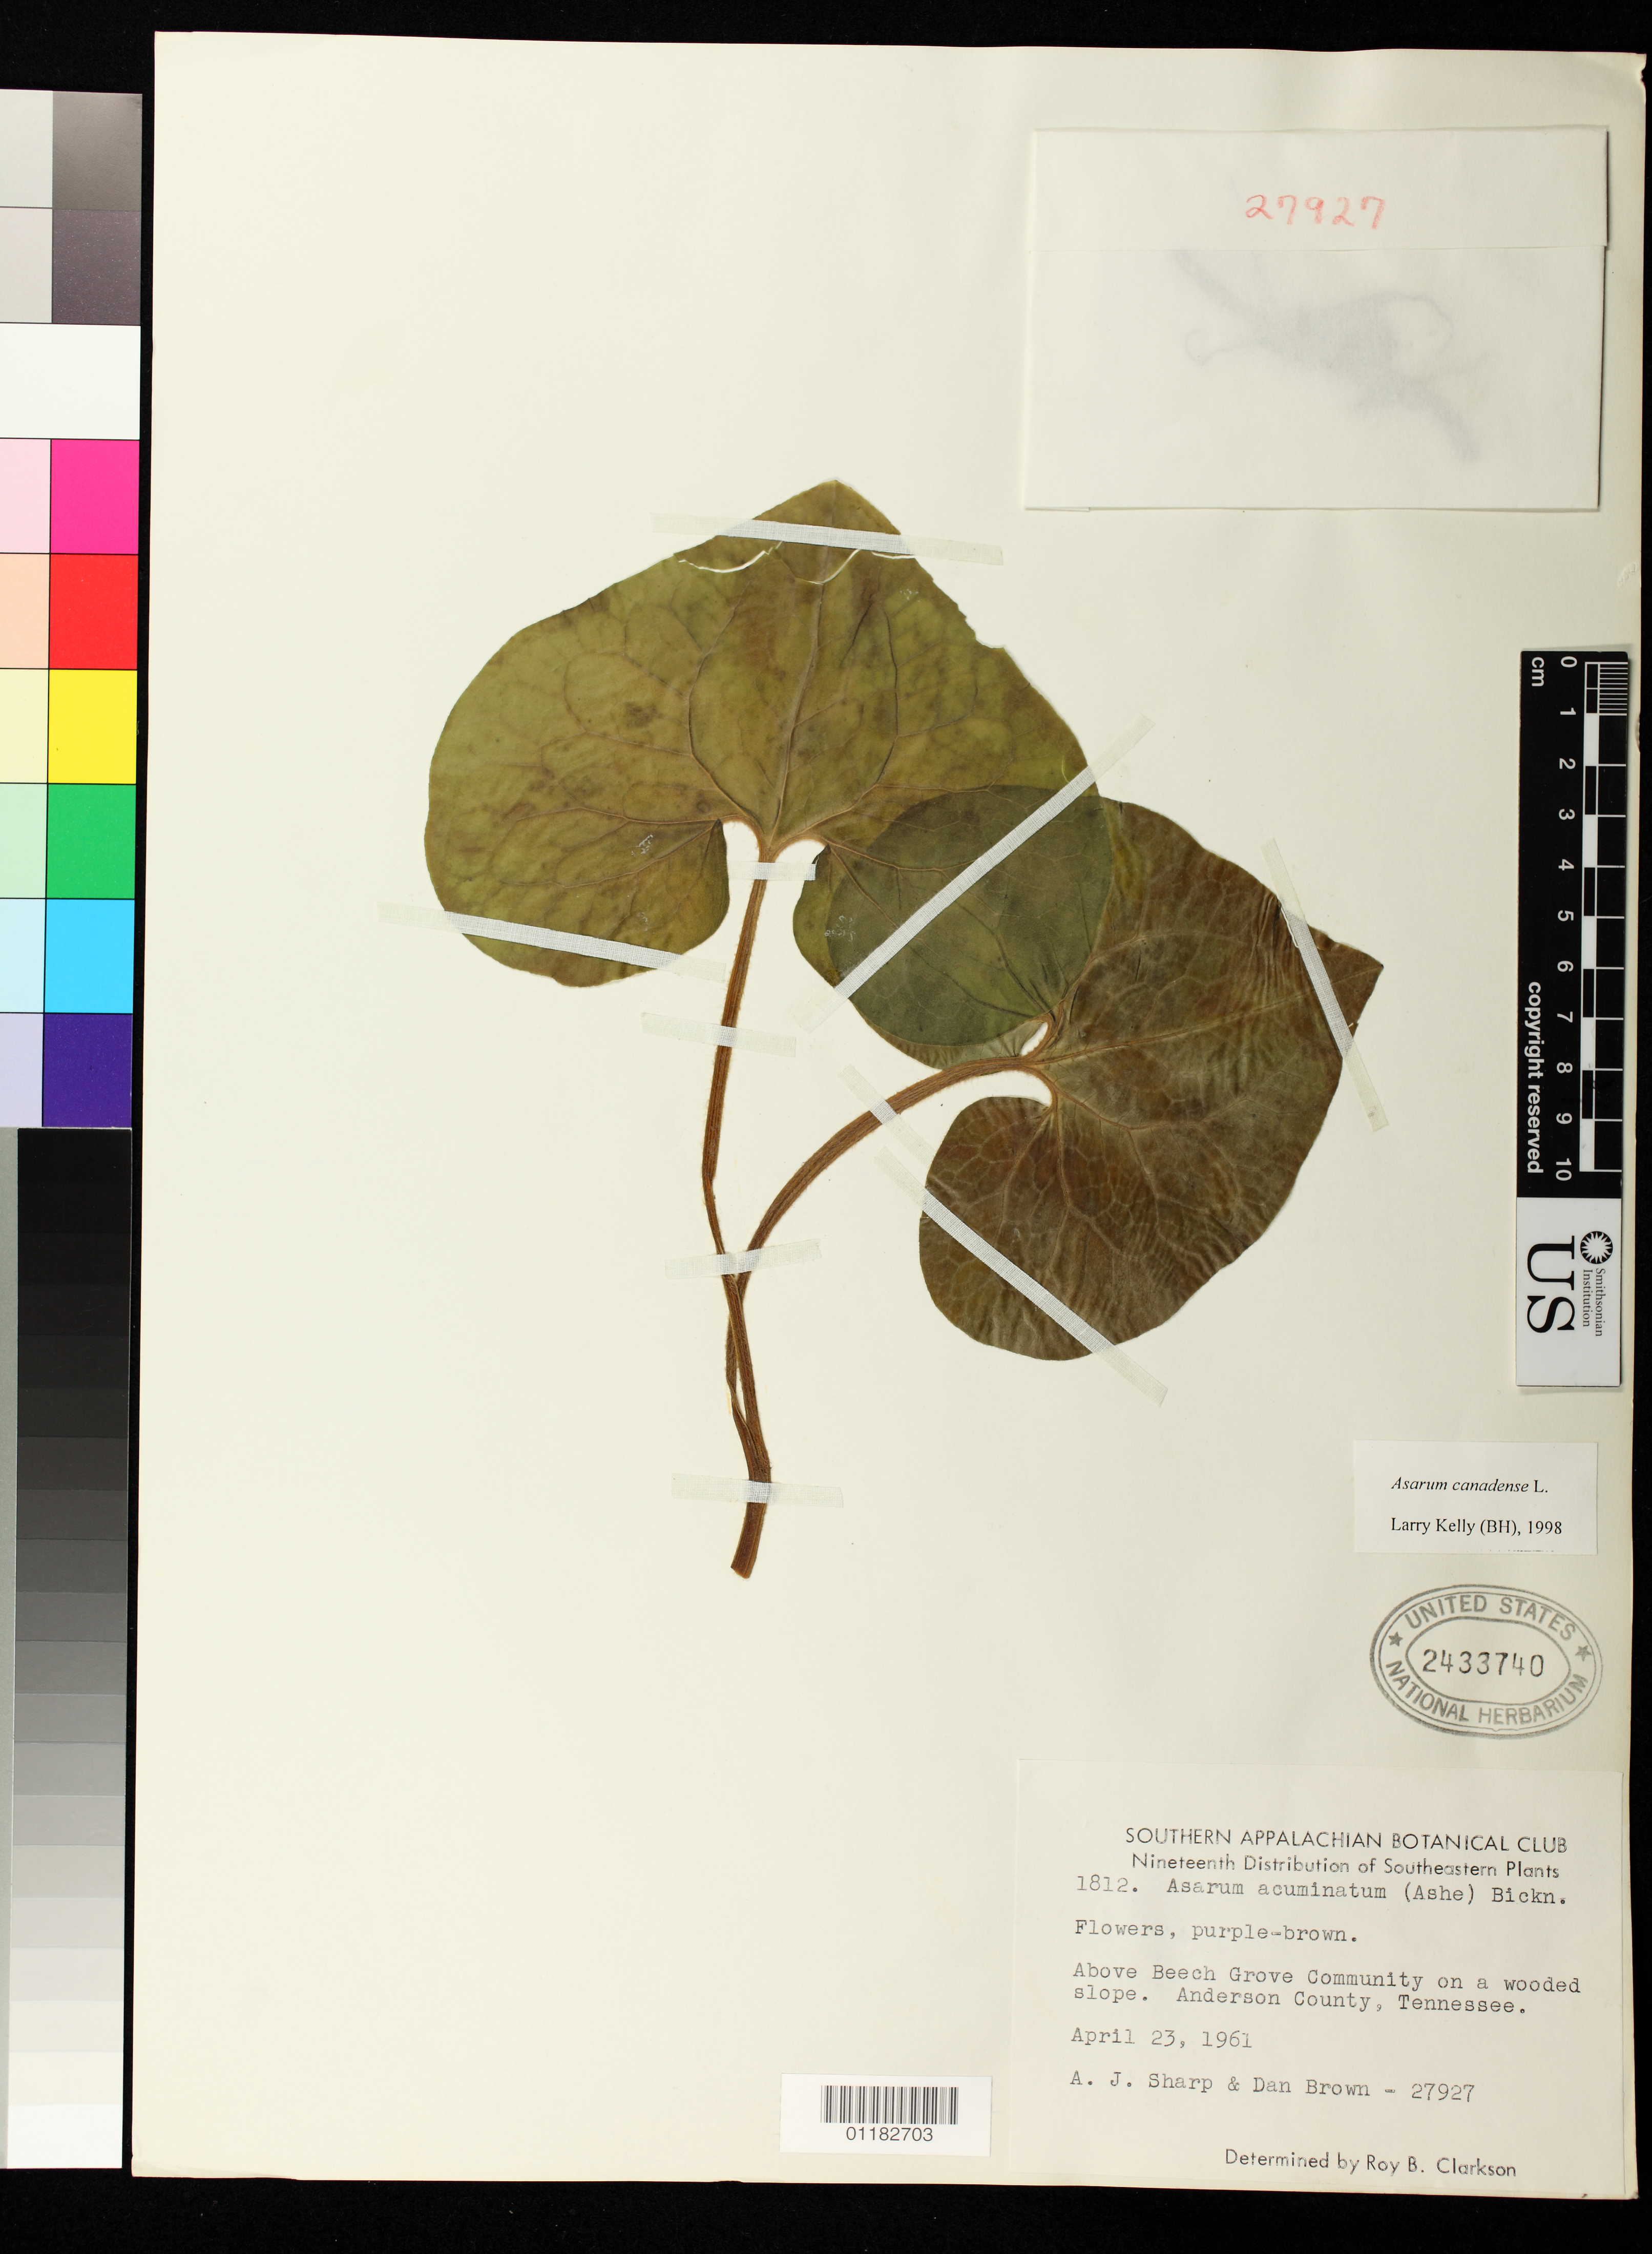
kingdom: Plantae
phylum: Tracheophyta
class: Magnoliopsida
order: Piperales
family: Aristolochiaceae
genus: Asarum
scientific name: Asarum canadense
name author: L.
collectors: A. J. Sharp & D. M. Brown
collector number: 27927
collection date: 1961-04-23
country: United States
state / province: Tennessee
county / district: Anderson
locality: Beech Grove, Anderson County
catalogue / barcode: US 2433740